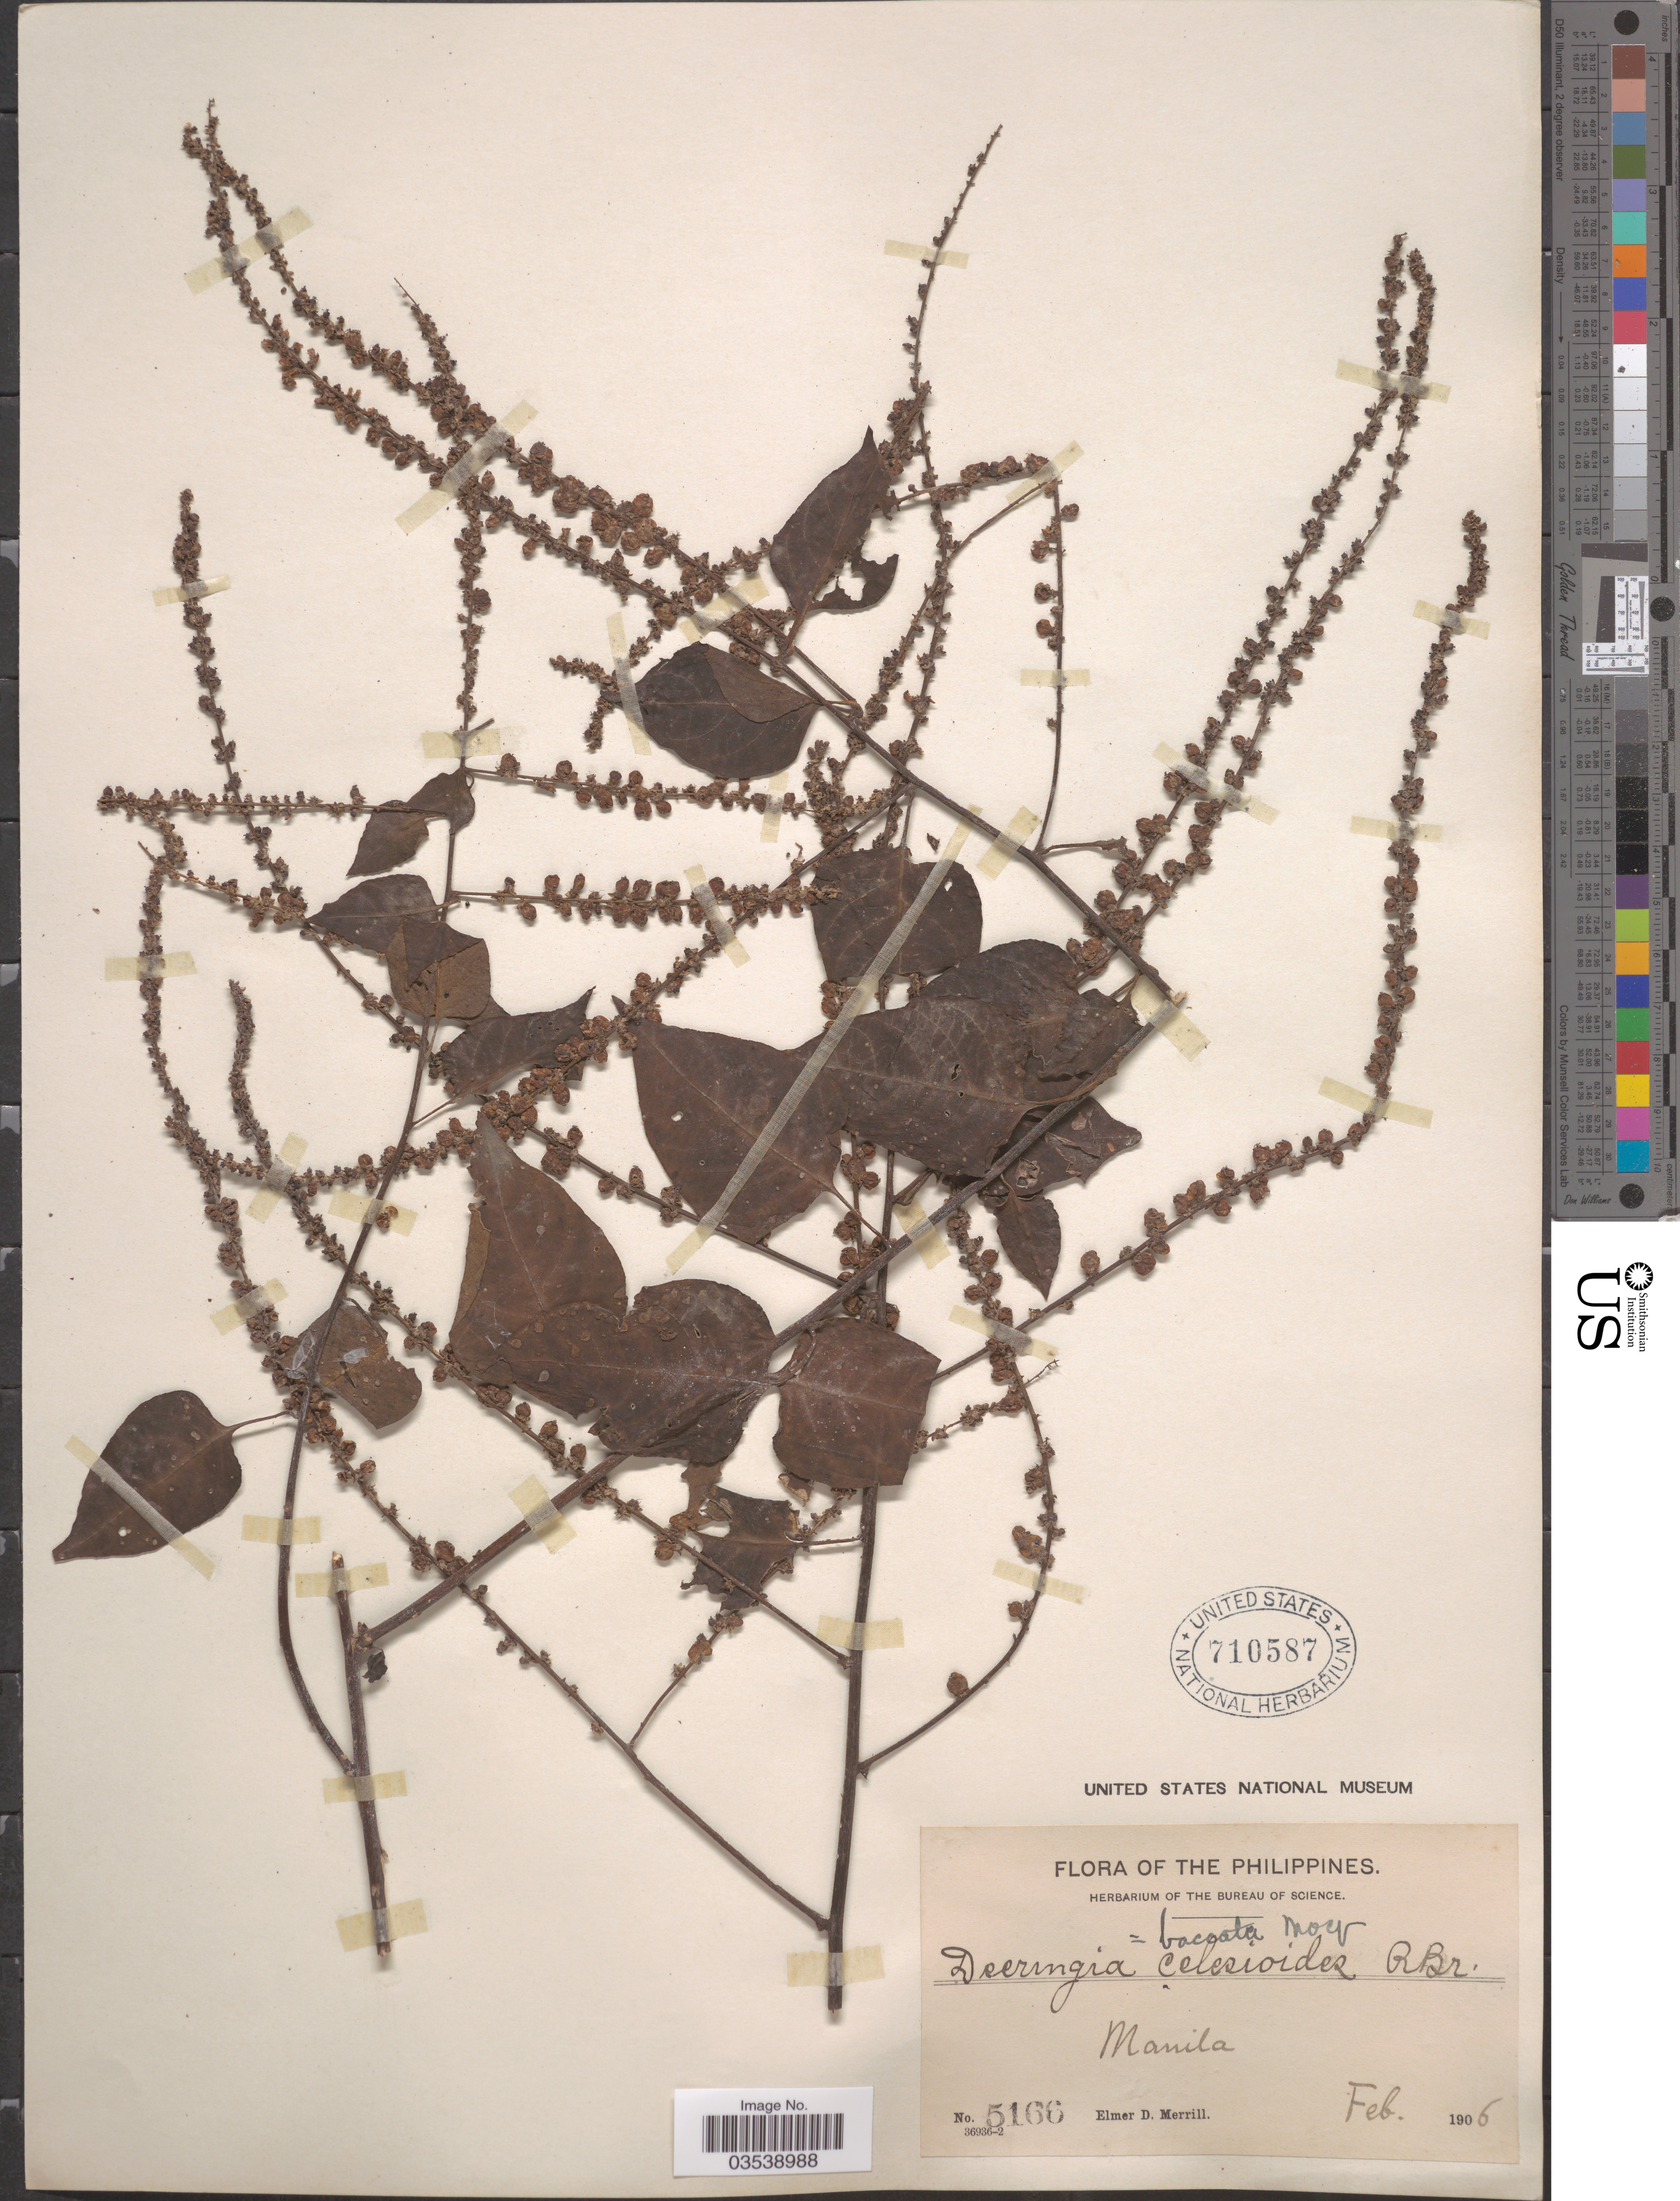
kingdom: Plantae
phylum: Tracheophyta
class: Magnoliopsida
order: Caryophyllales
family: Amaranthaceae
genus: Deeringia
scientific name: Deeringia amaranthoides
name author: (Lam.) Merr.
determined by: Strong, Mark T., (BOT), Smithsonian Institution - National Museum of Natural History (UNITED STATES)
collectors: E. D. Merrill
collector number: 5166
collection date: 1906-02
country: Philippines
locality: Manila.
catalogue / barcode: US 710587